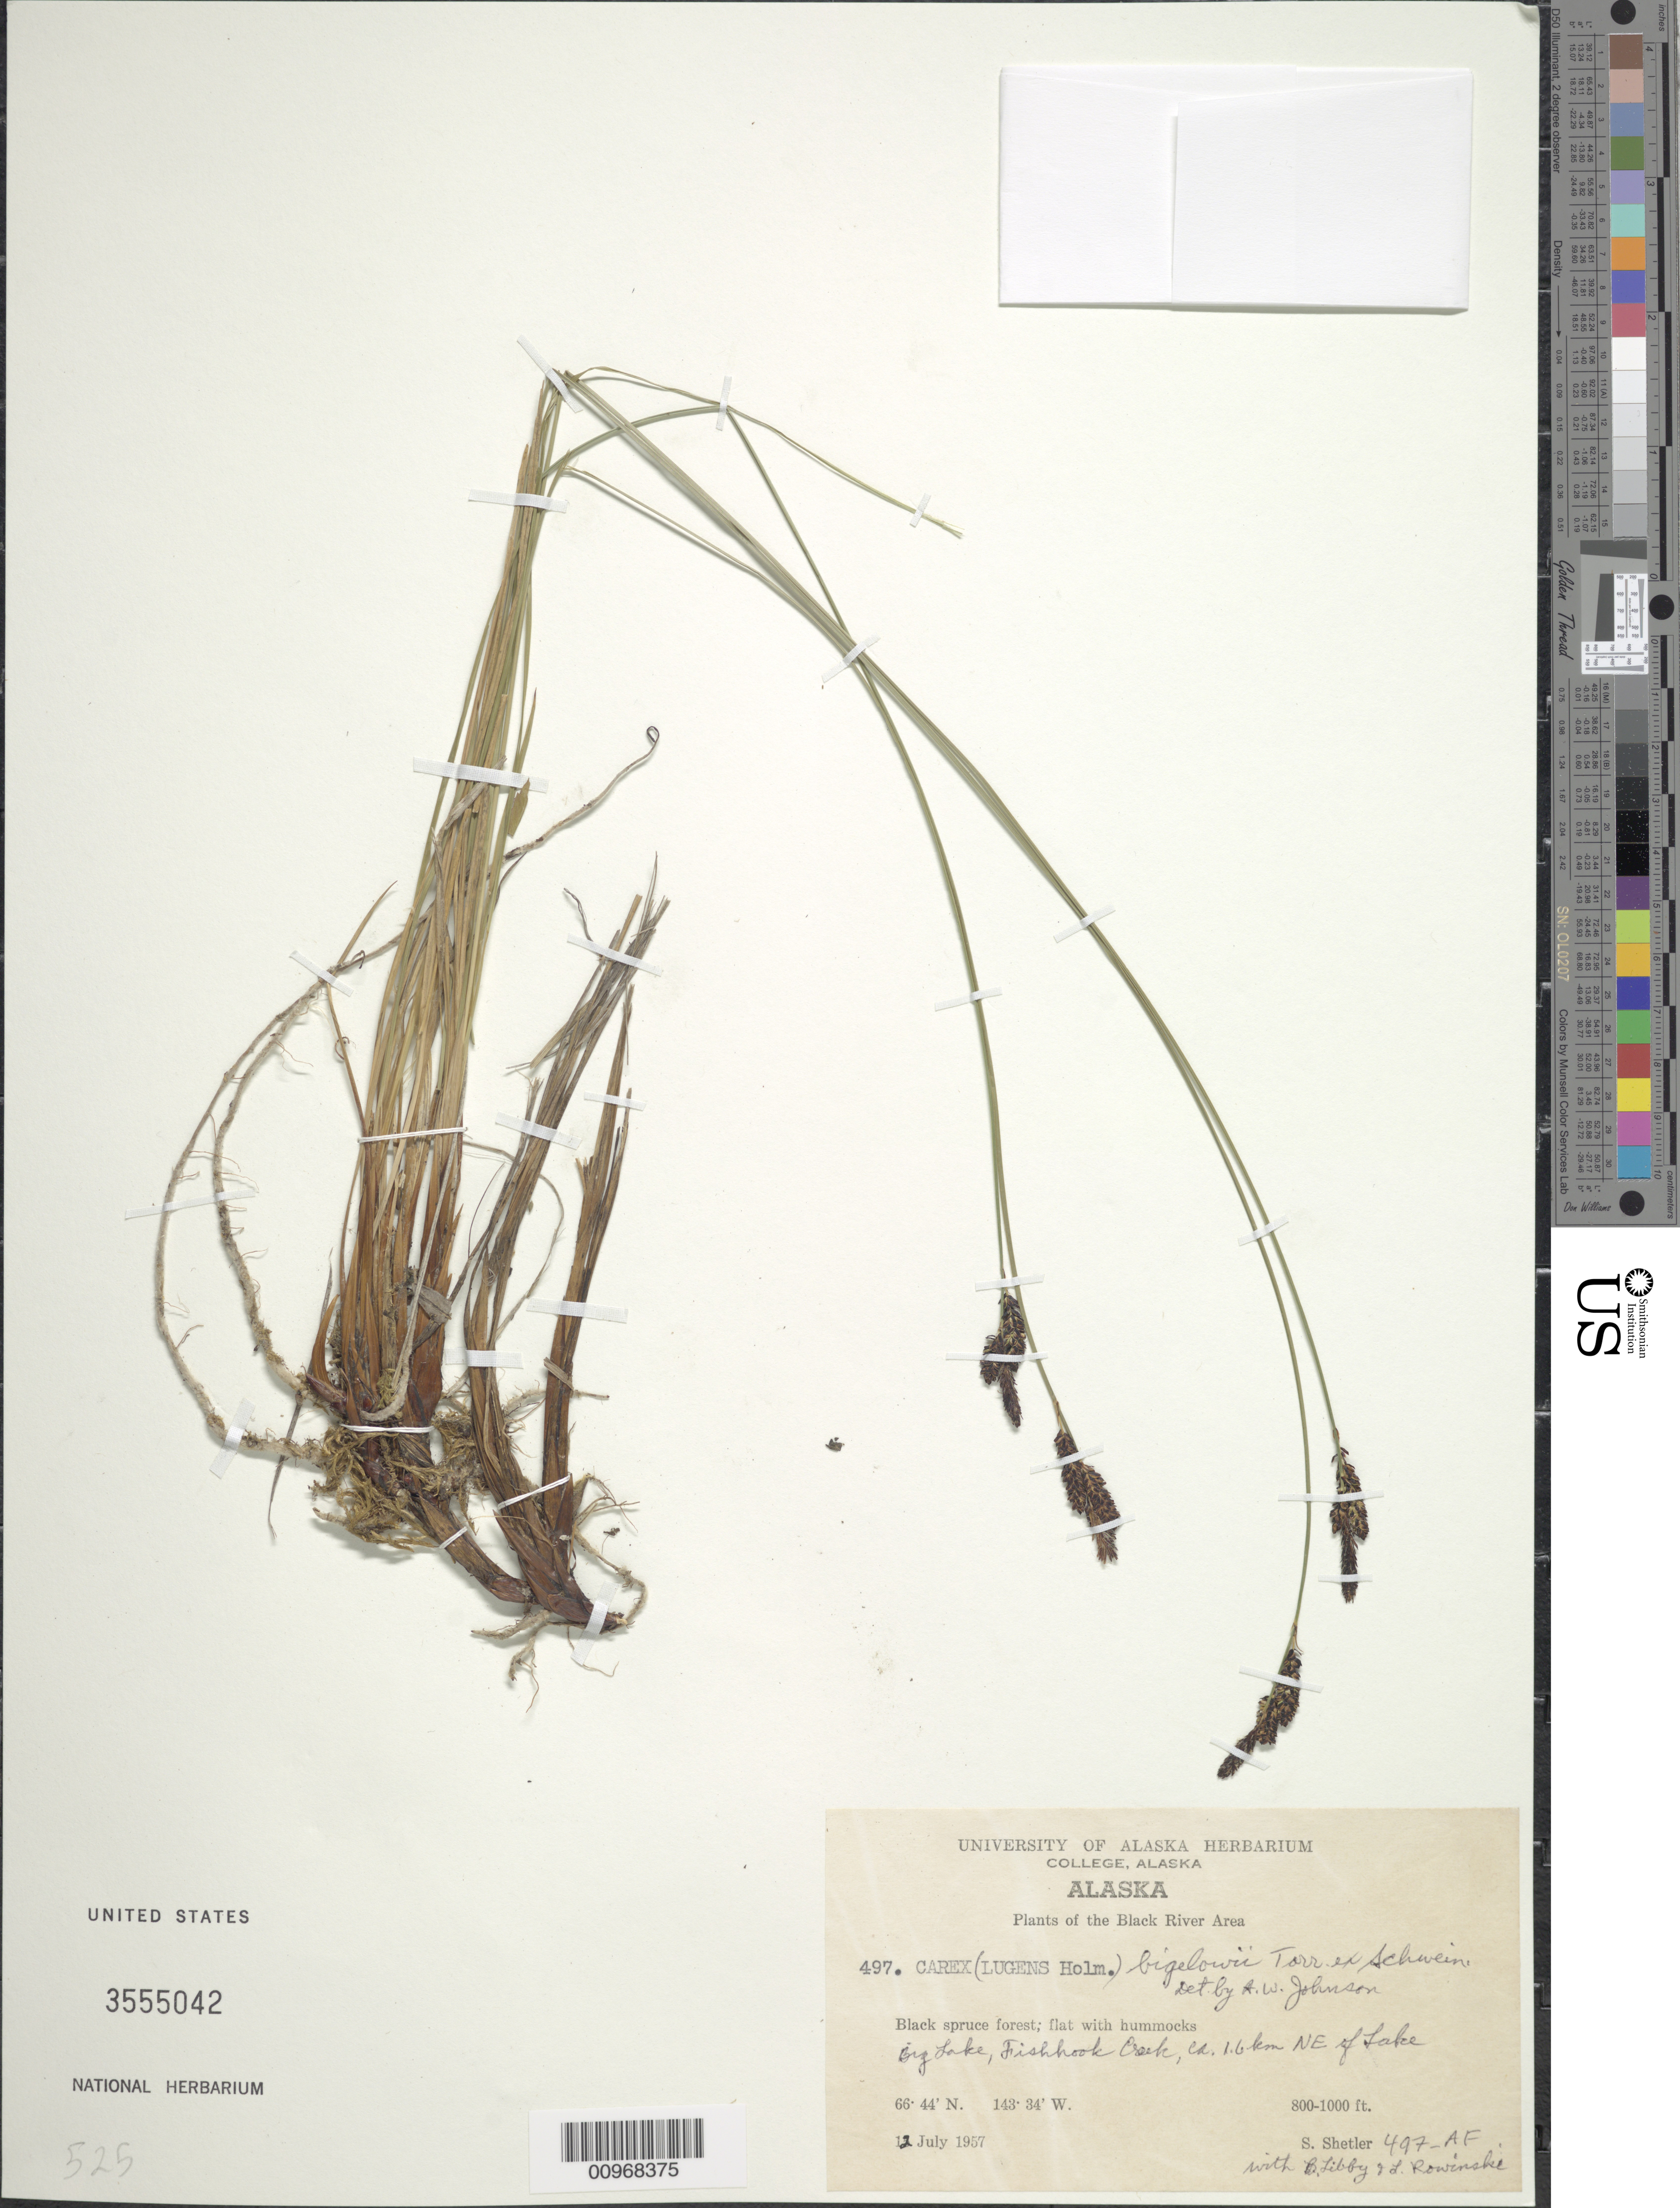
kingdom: Plantae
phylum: Tracheophyta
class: Liliopsida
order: Poales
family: Cyperaceae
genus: Carex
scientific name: Carex bigelowii subsp. lugens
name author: (Holm) T.V. Egorova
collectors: S. Shetler, B. Libby & L. Rowinski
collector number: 497-AF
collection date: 1957-07-12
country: United States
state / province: Alaska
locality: Black River Area. Black spruce forest; flat with hummocks. Big Lake, fishhook Creek, ca. 1.6 km NE of Lake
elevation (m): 244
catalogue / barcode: US 3555042